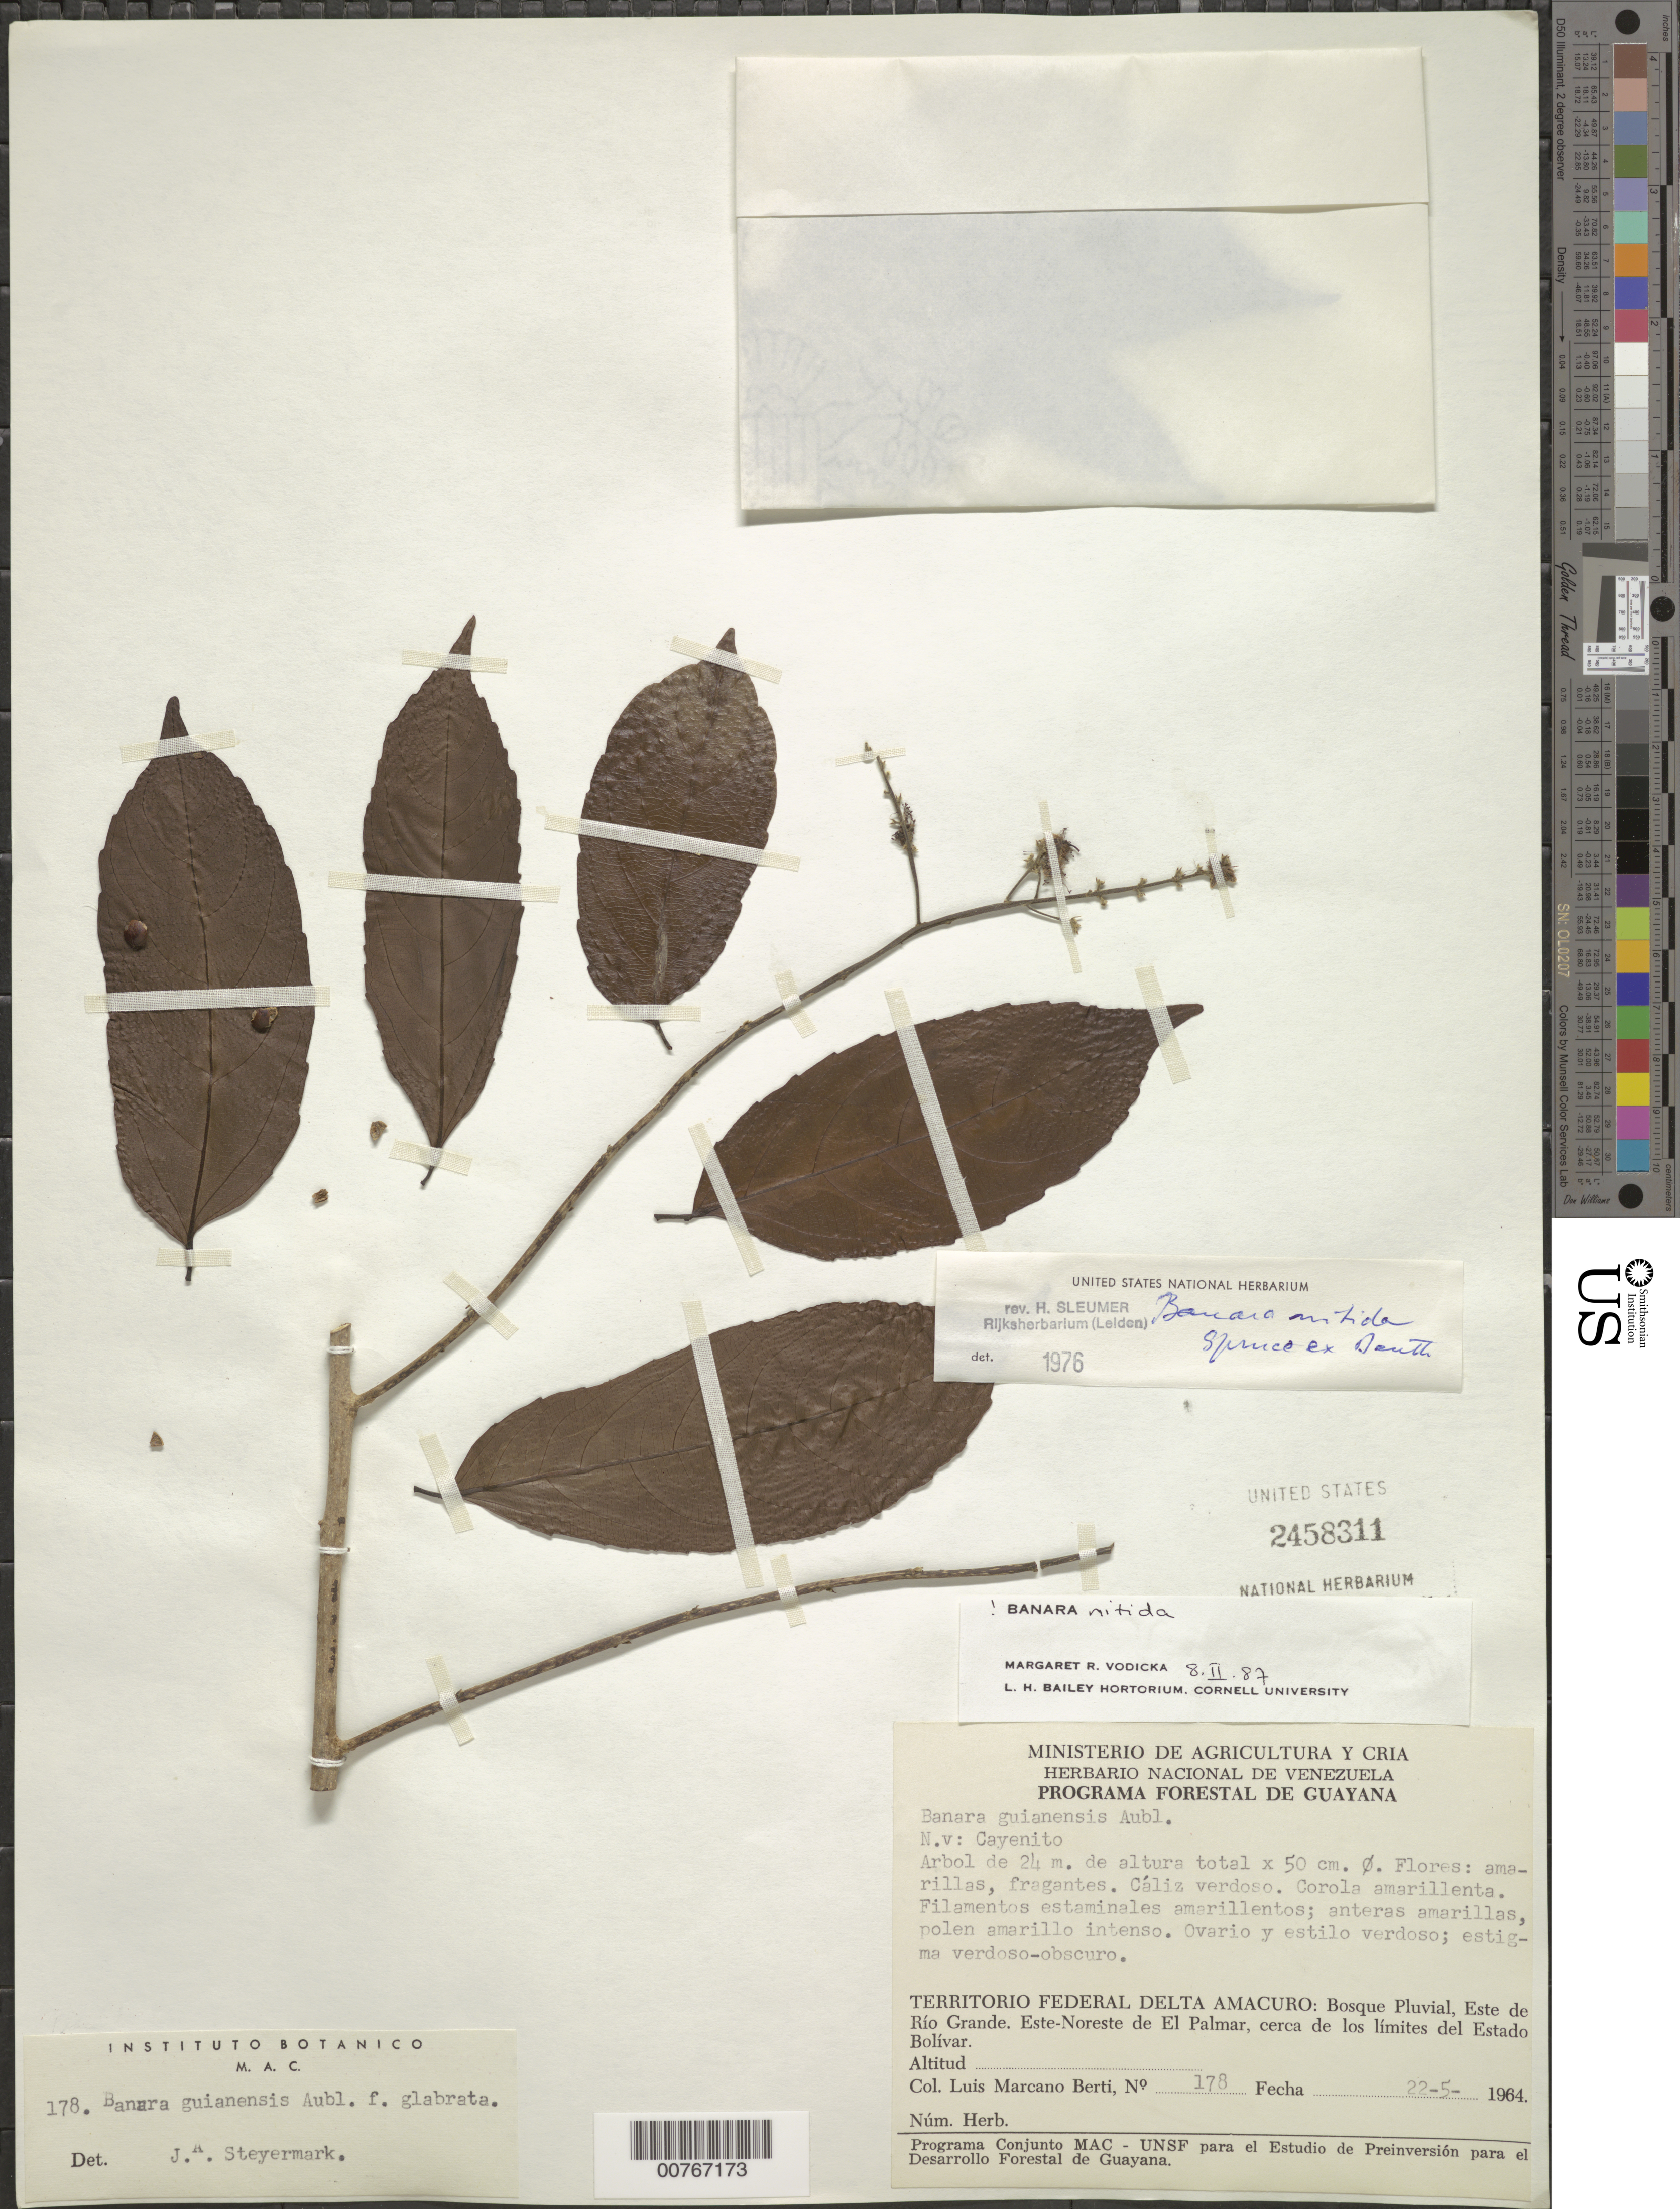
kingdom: Plantae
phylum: Tracheophyta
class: Magnoliopsida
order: Malpighiales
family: Salicaceae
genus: Banara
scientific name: Banara nitida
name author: Spruce ex Benth.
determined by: Vodicka, M. R.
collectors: L. Marcano-Berti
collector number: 178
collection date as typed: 22-May-64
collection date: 1964-05-22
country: Venezuela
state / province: Delta Amacuro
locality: Este de Río Grande, ENE de El Palmar, cerca de los limites del Estado Bolívar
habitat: Bosque pluvial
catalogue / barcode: US 2458311